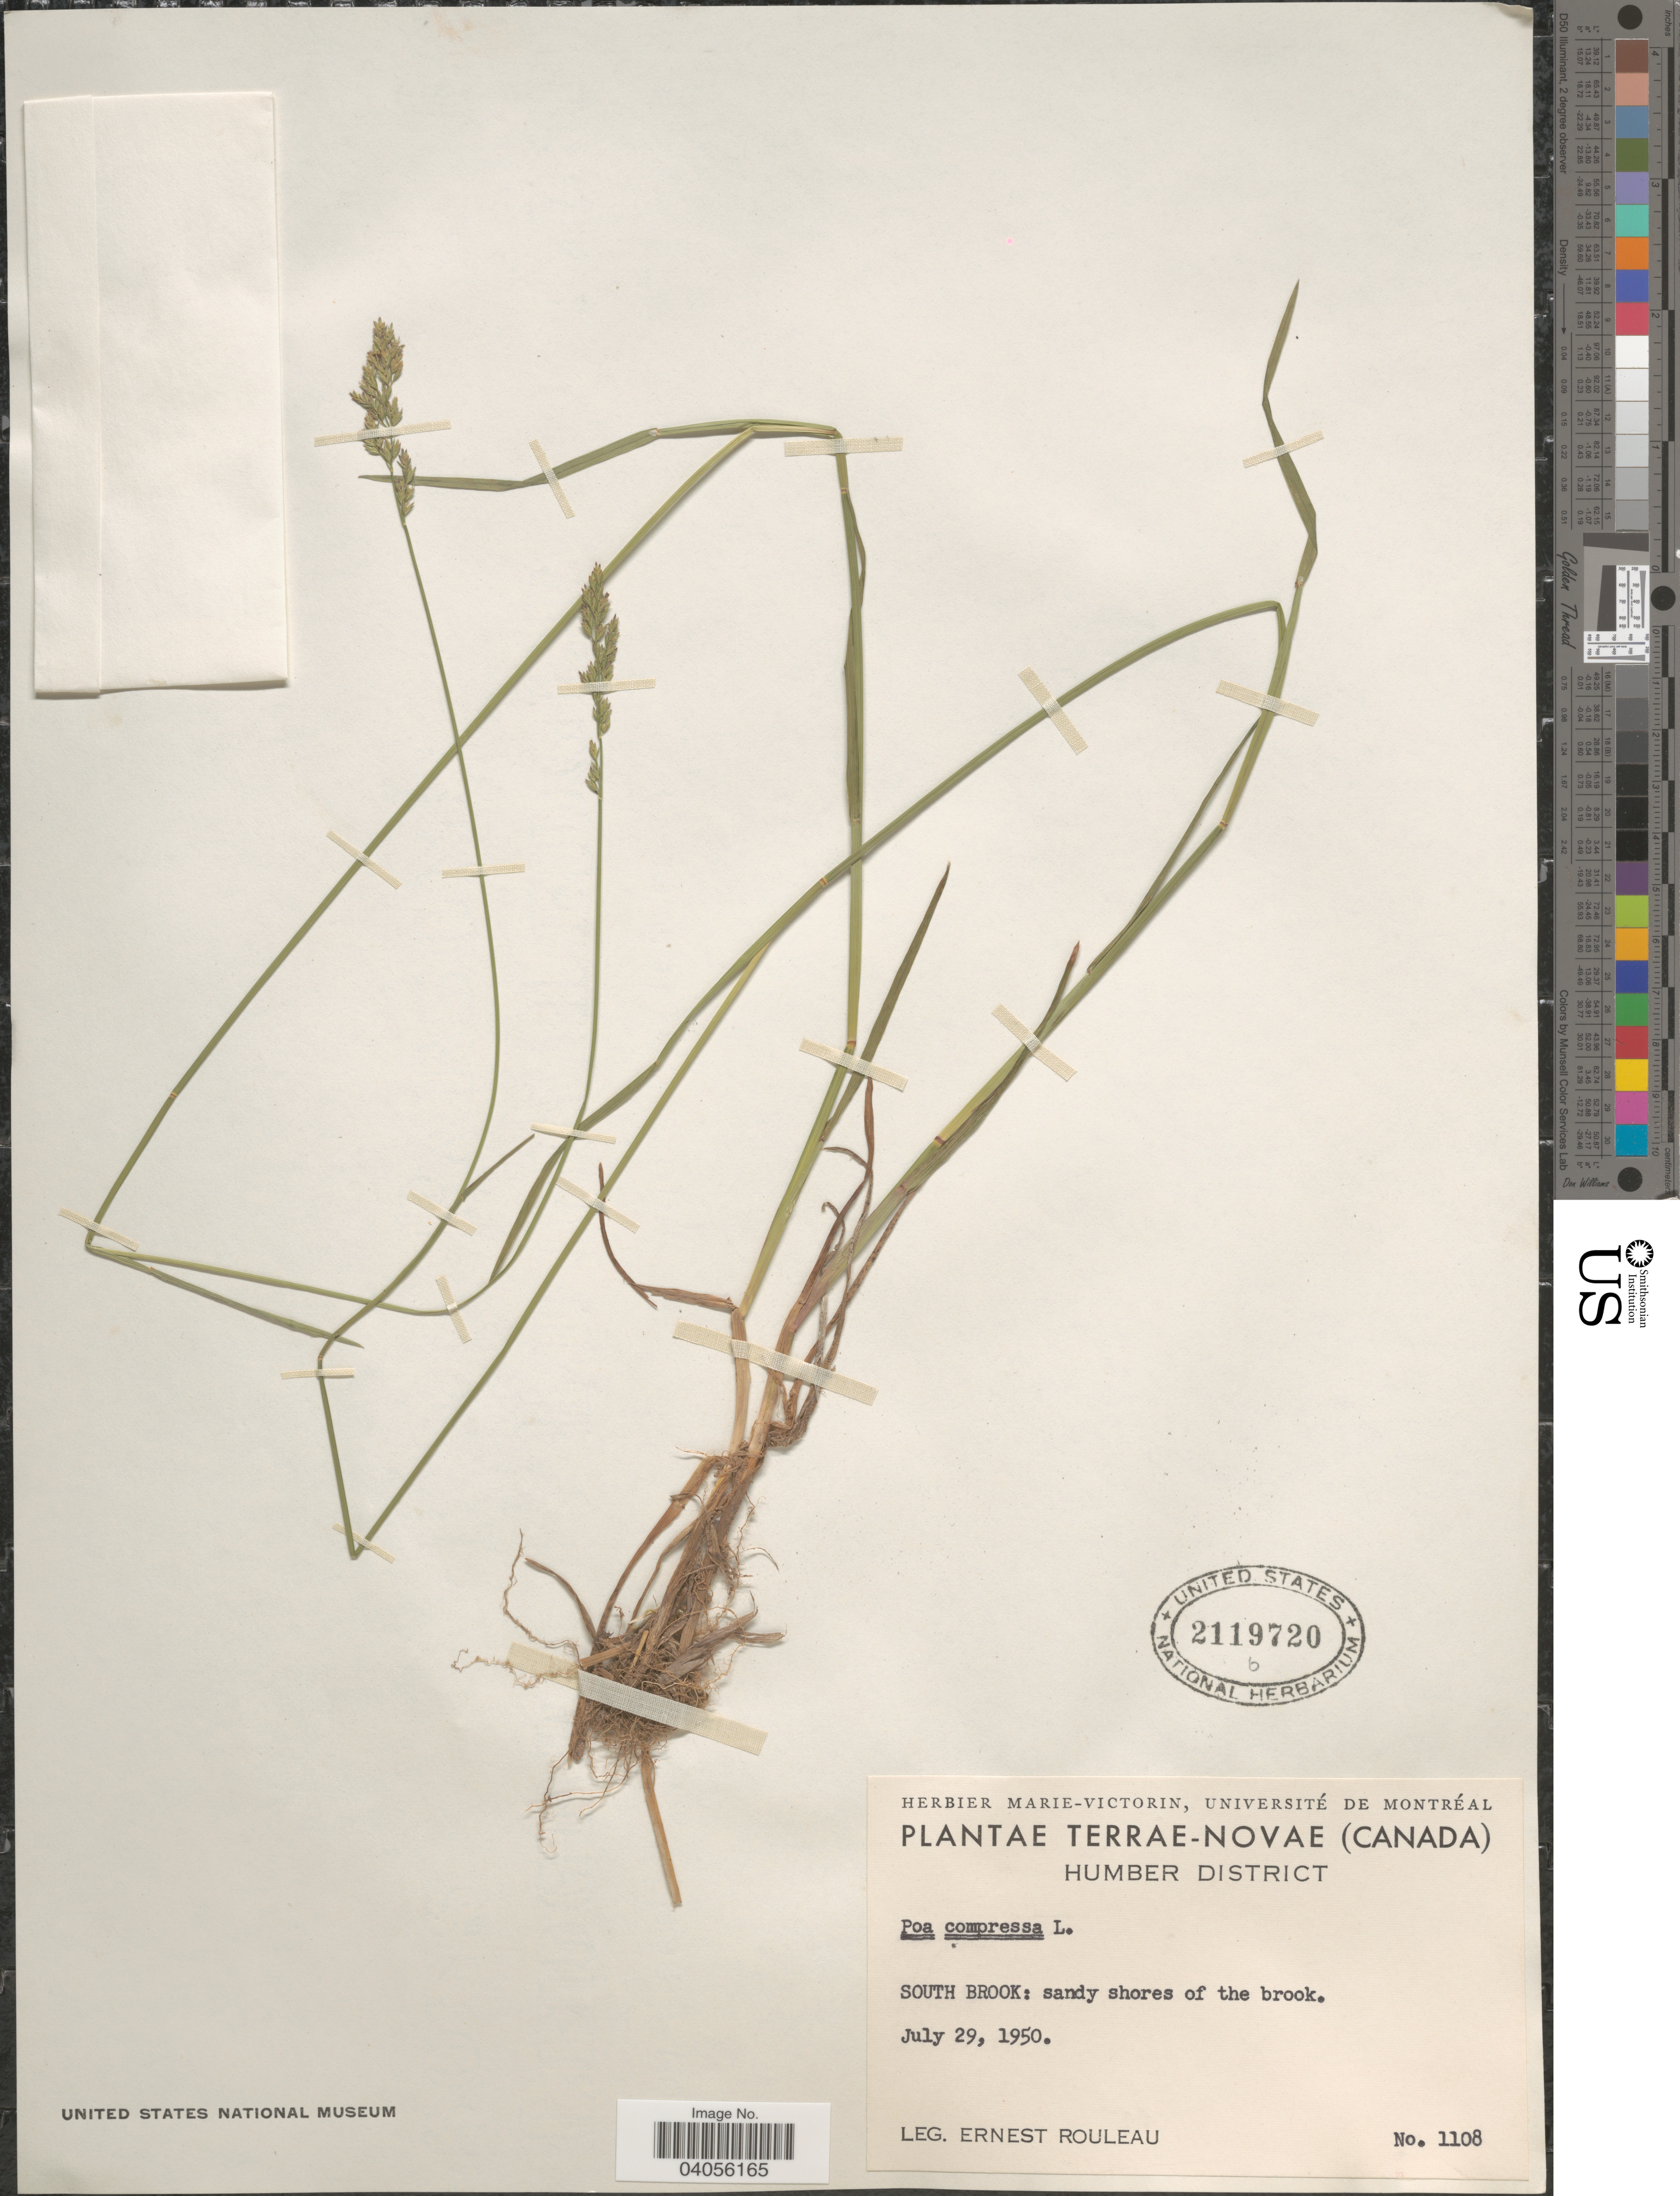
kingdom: Plantae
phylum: Tracheophyta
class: Liliopsida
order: Poales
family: Poaceae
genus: Poa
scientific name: Poa compressa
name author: L.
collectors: J. Rouleau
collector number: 1108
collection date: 1950-07-29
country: Canada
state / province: Newfoundland and Labrador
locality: Terrae-Novae (Canada) Humber District. South Brook: sandy shores of the brook.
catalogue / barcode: US 2119720